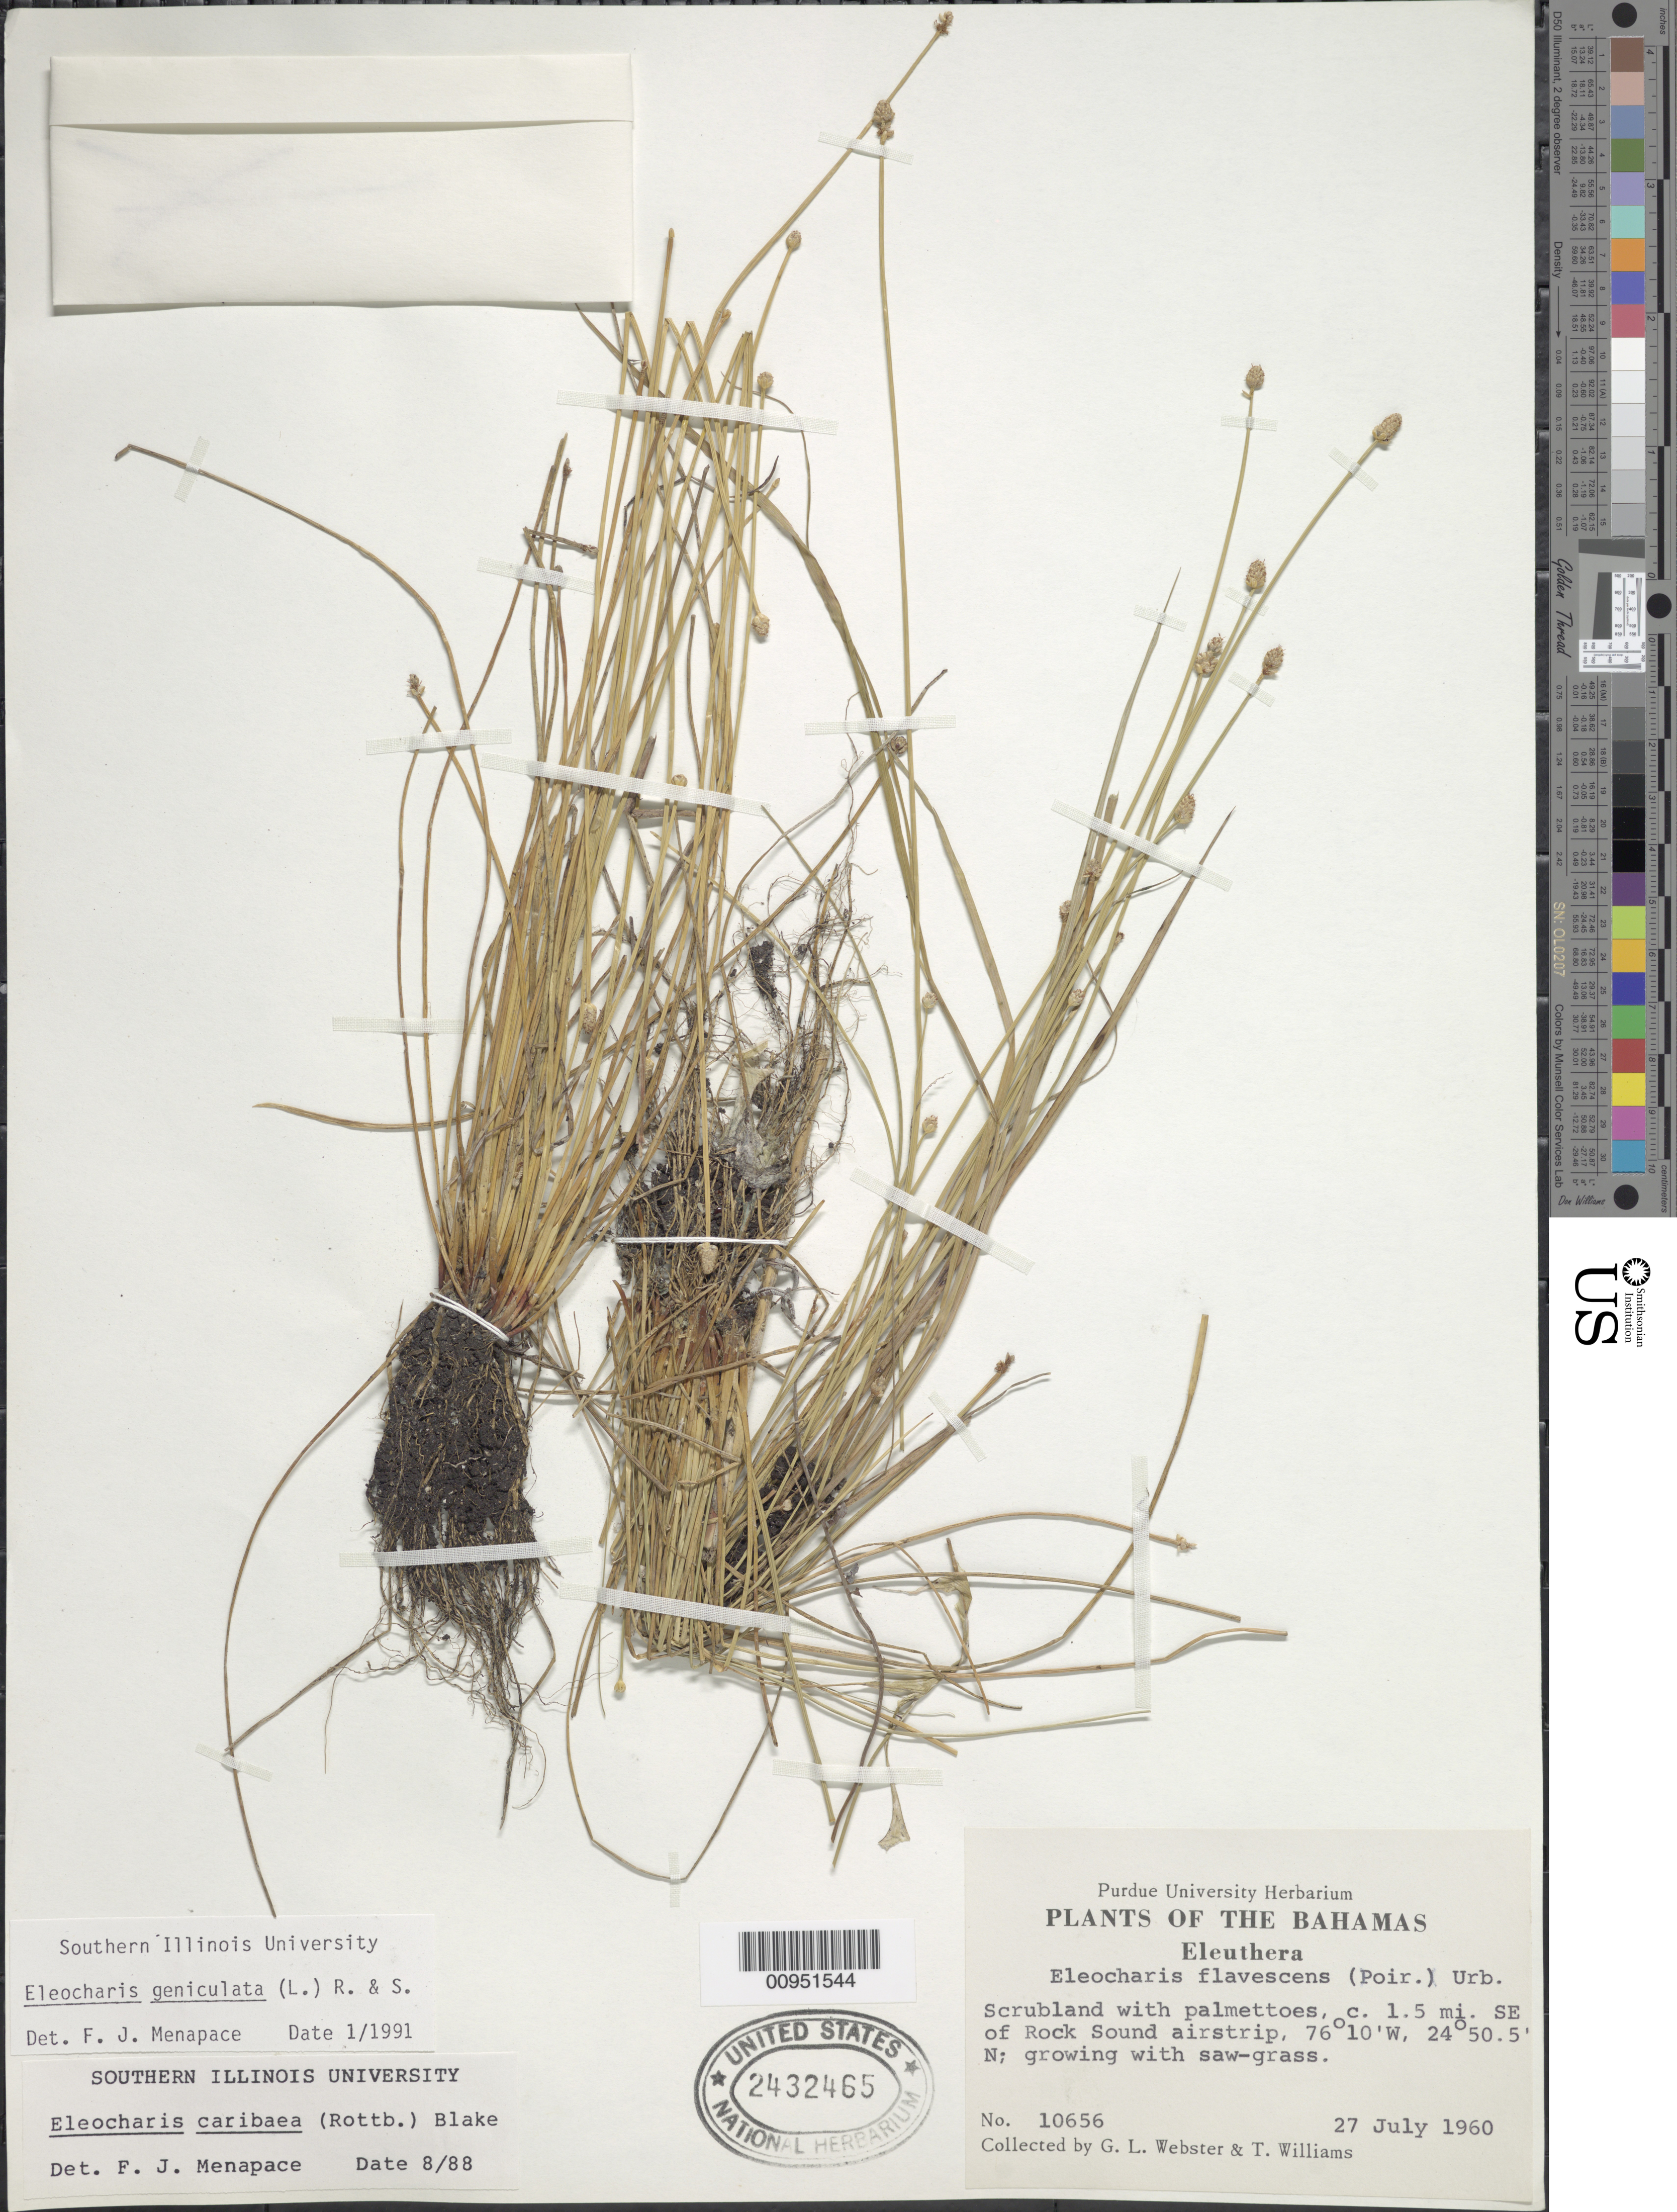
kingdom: Plantae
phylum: Tracheophyta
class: Liliopsida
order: Poales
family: Cyperaceae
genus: Eleocharis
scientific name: Eleocharis geniculata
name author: (L.) Roem. & Schult.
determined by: Menapace, F. J.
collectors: G. L. Webster & T. Williams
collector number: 10656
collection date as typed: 27 Jul 1960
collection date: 1960-07-27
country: Bahamas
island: Eleuthera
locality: Ca. 1.5 mi SE of Rock Sound airstrip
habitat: Scrubland with palmettoes, growing with saw-grass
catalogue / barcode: US 2432465